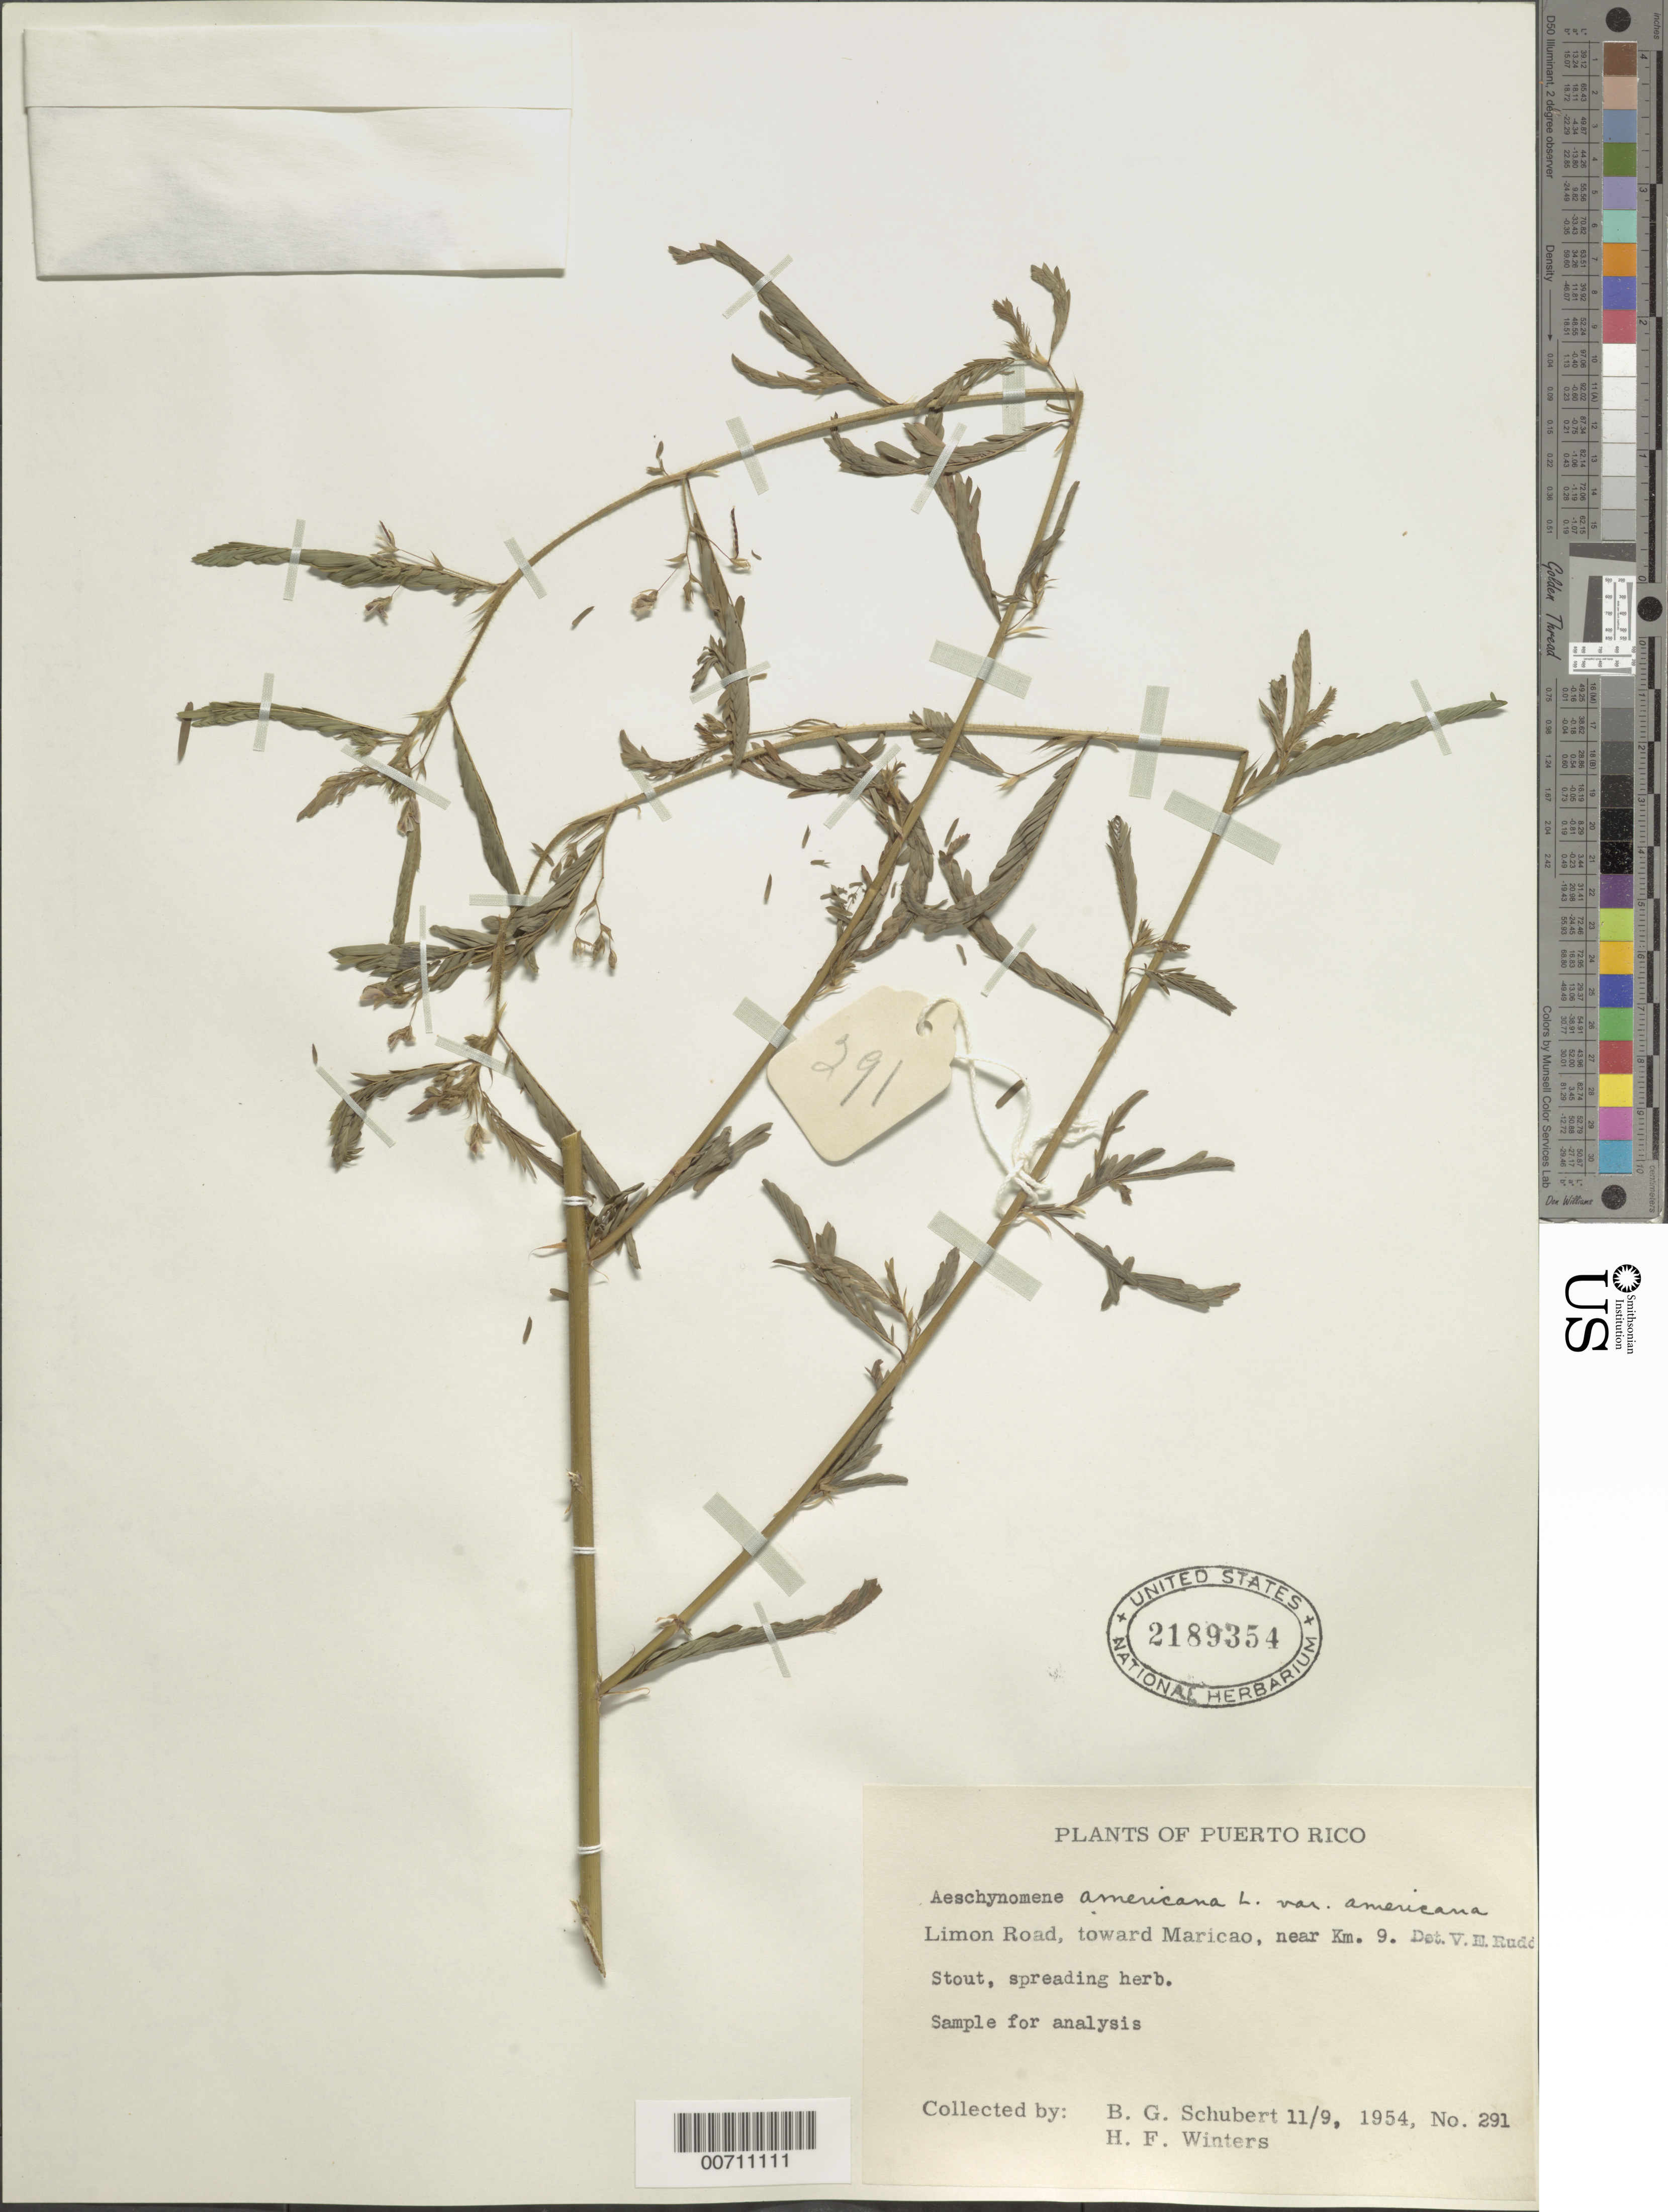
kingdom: Plantae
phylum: Tracheophyta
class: Magnoliopsida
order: Fabales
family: Fabaceae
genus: Aeschynomene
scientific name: Aeschynomene americana var. americana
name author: L.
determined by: Rudd, V. E.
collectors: B. Schubert & H. Winters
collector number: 291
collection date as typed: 09 Nov 1954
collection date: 1954-11-09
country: Puerto Rico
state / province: Maricao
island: Greater Antilles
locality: Limon Rd, toward Maricao, near km 9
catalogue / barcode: US 2189354